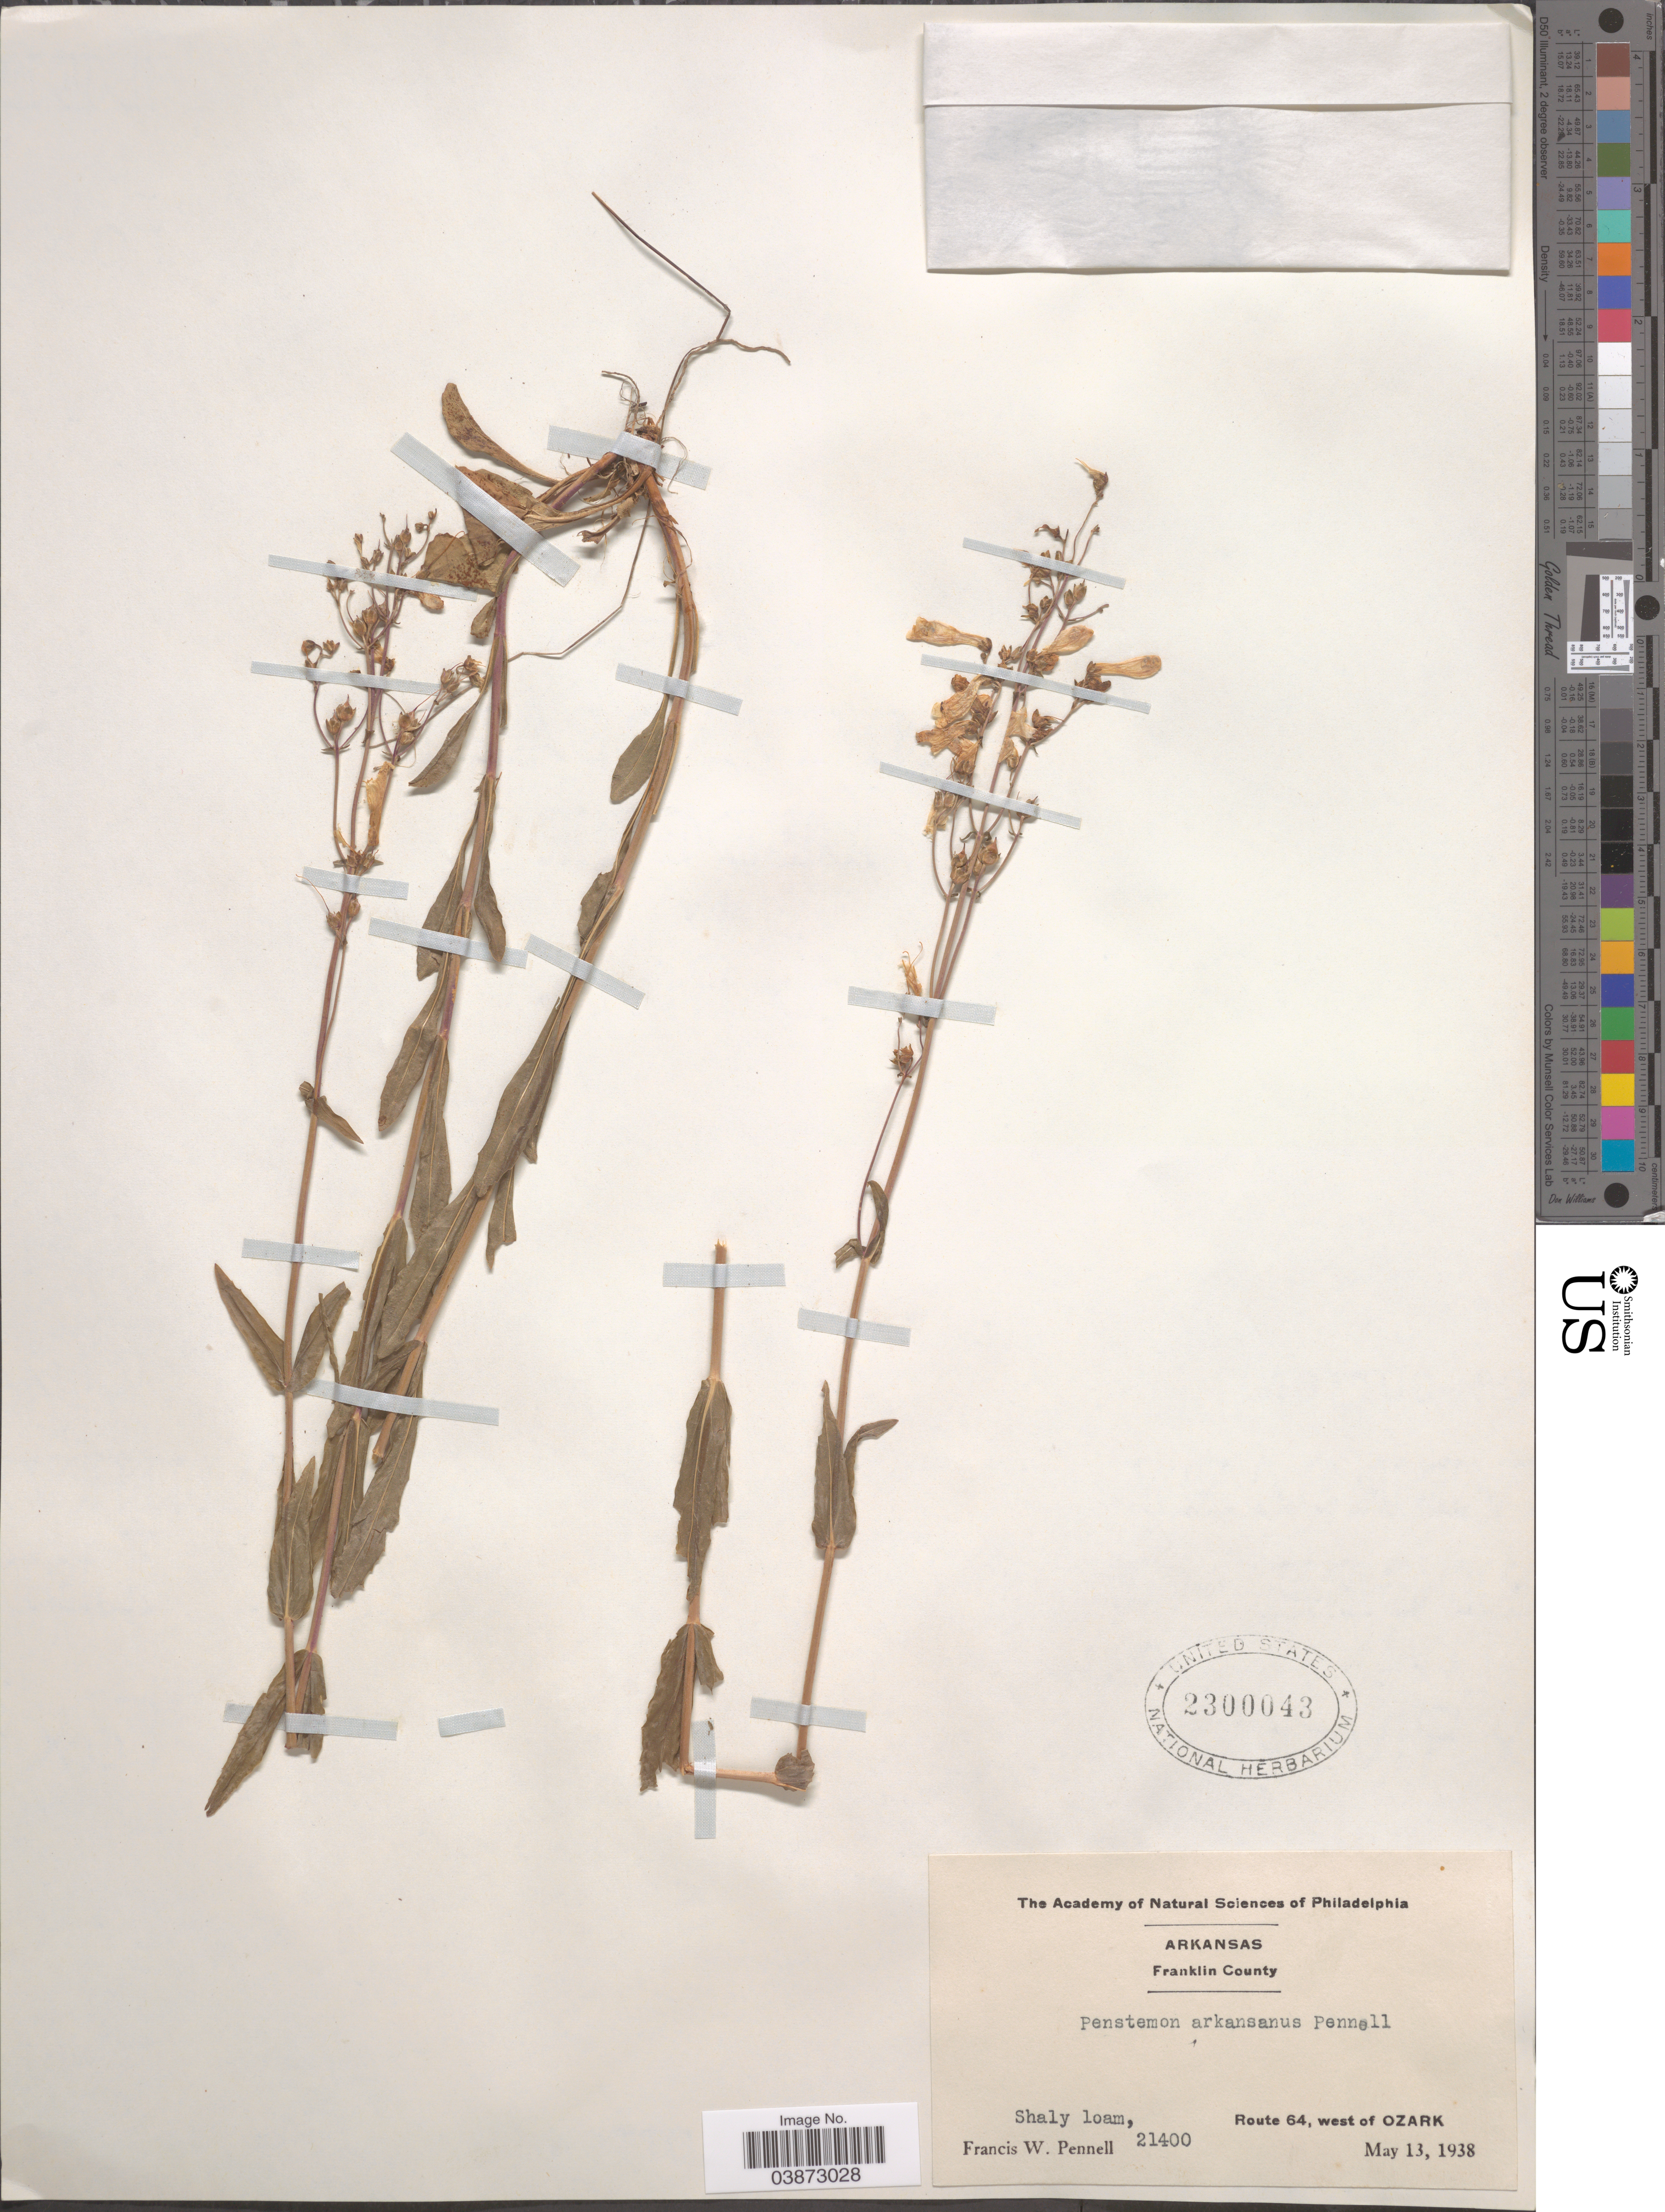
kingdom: Plantae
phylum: Tracheophyta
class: Magnoliopsida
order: Lamiales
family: Plantaginaceae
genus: Penstemon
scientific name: Penstemon arkansanus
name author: Pennell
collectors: F. W. Pennell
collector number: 21400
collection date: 1938-05-13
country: United States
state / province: Arkansas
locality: Franklin County. Shaly loam, Route 64, west of Ozark.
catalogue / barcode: US 2300043